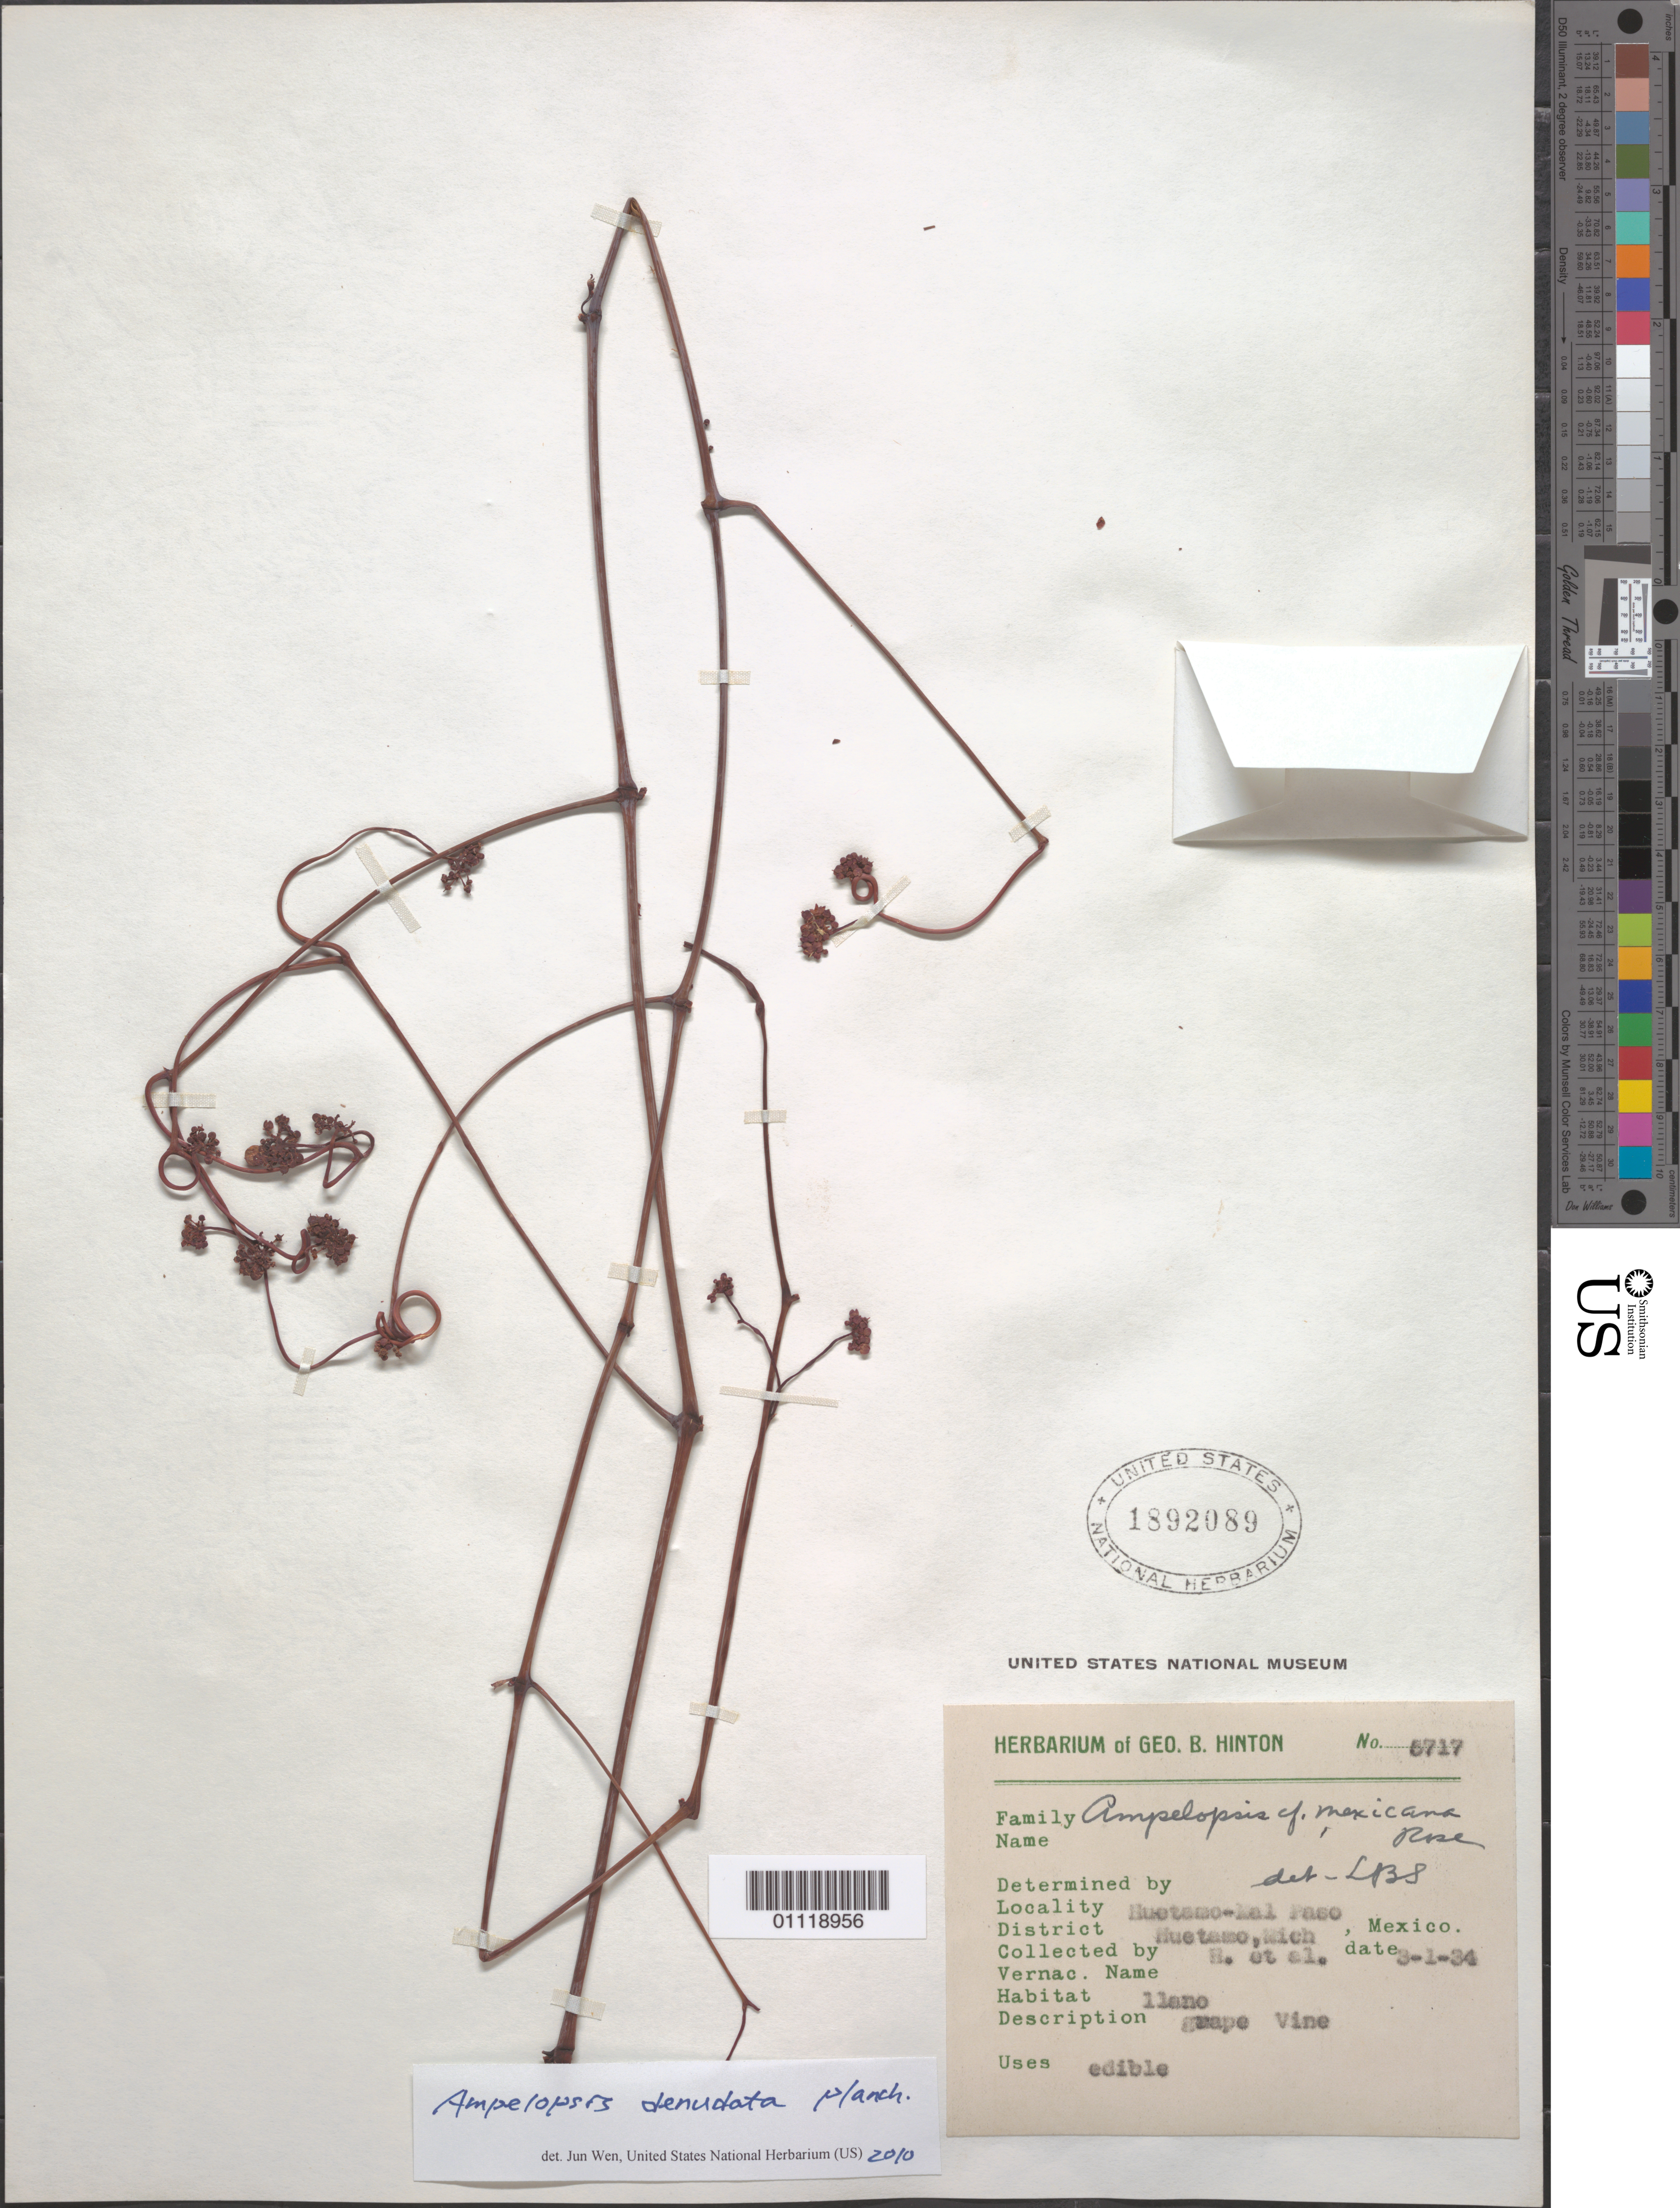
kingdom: Plantae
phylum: Tracheophyta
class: Magnoliopsida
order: Vitales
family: Vitaceae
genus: Ampelopsis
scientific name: Ampelopsis denudata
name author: Planch.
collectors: G. B. Hinton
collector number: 5717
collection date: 1934-03-01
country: Mexico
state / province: Michoacán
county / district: Huetamo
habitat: Vine.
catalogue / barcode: US 1892089